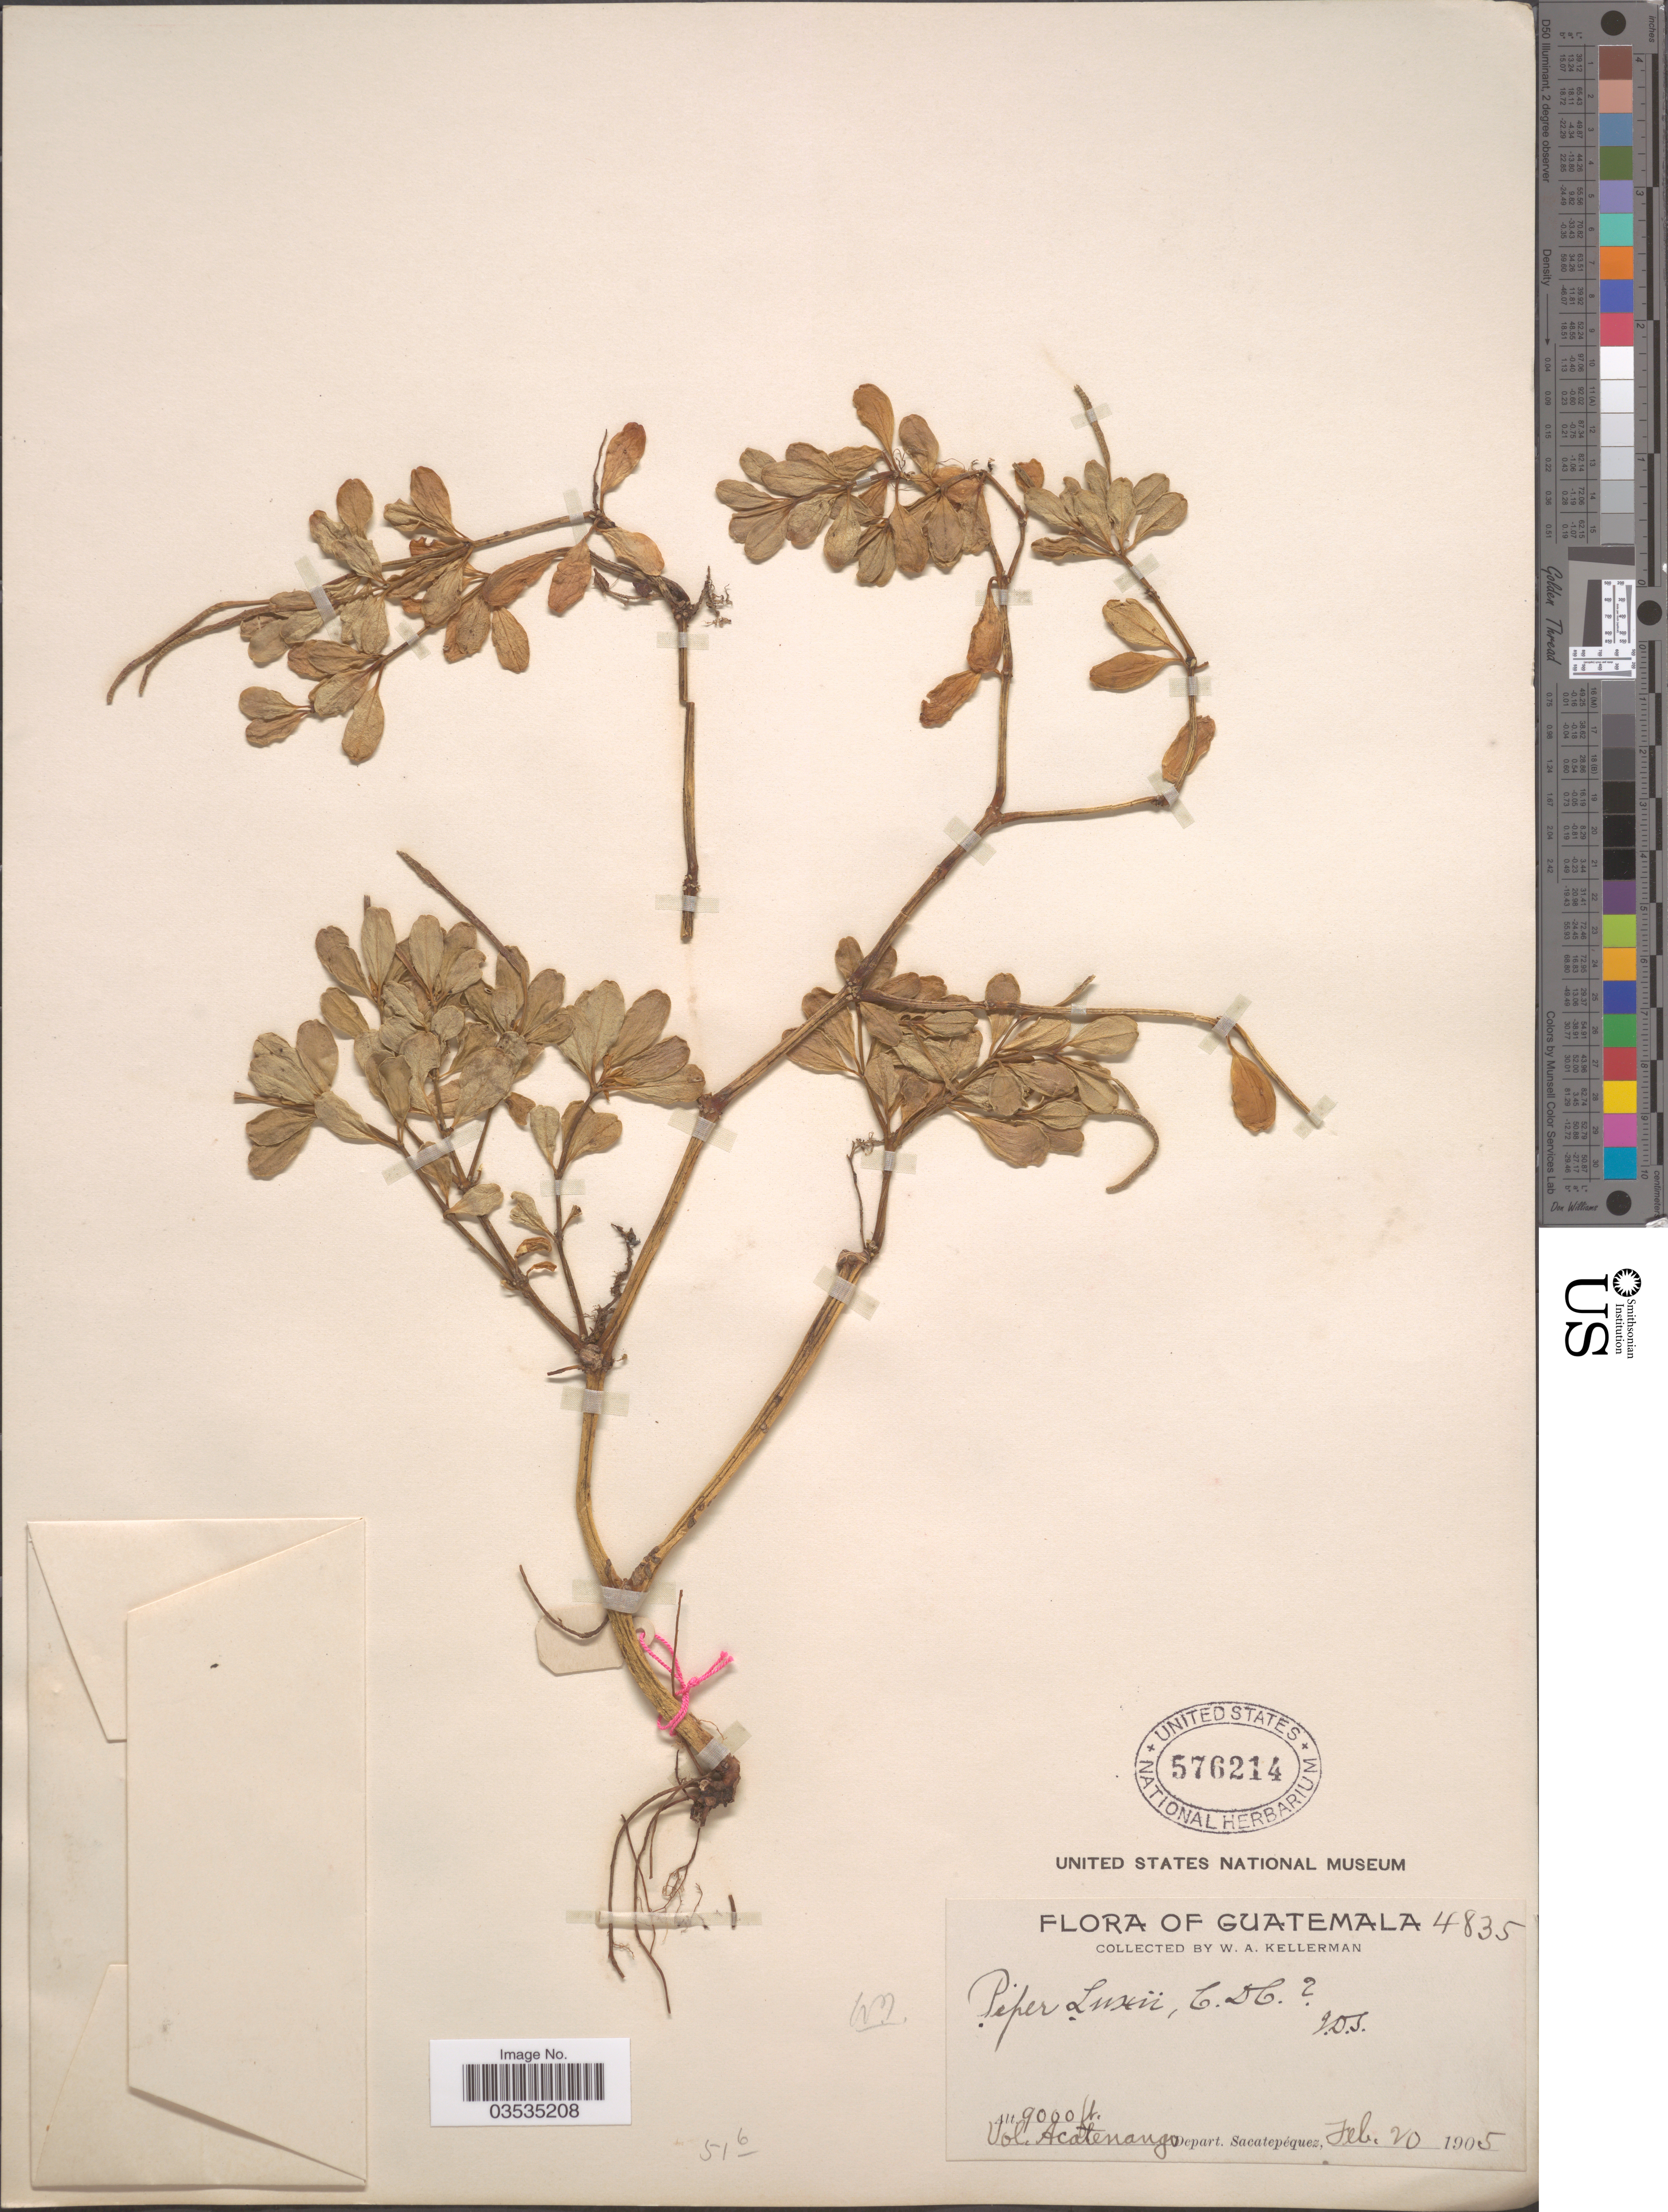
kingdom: Plantae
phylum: Tracheophyta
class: Magnoliopsida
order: Piperales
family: Piperaceae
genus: Peperomia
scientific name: Peperomia quadrifolia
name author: (L.) Kunth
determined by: Jiménez, José Estaban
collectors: W. Kellerman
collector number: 4835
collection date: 1905-02-20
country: Guatemala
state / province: Sacatepequez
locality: Vol. Acatenango, Depart. Sacatepéquez.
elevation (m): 2743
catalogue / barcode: US 576214